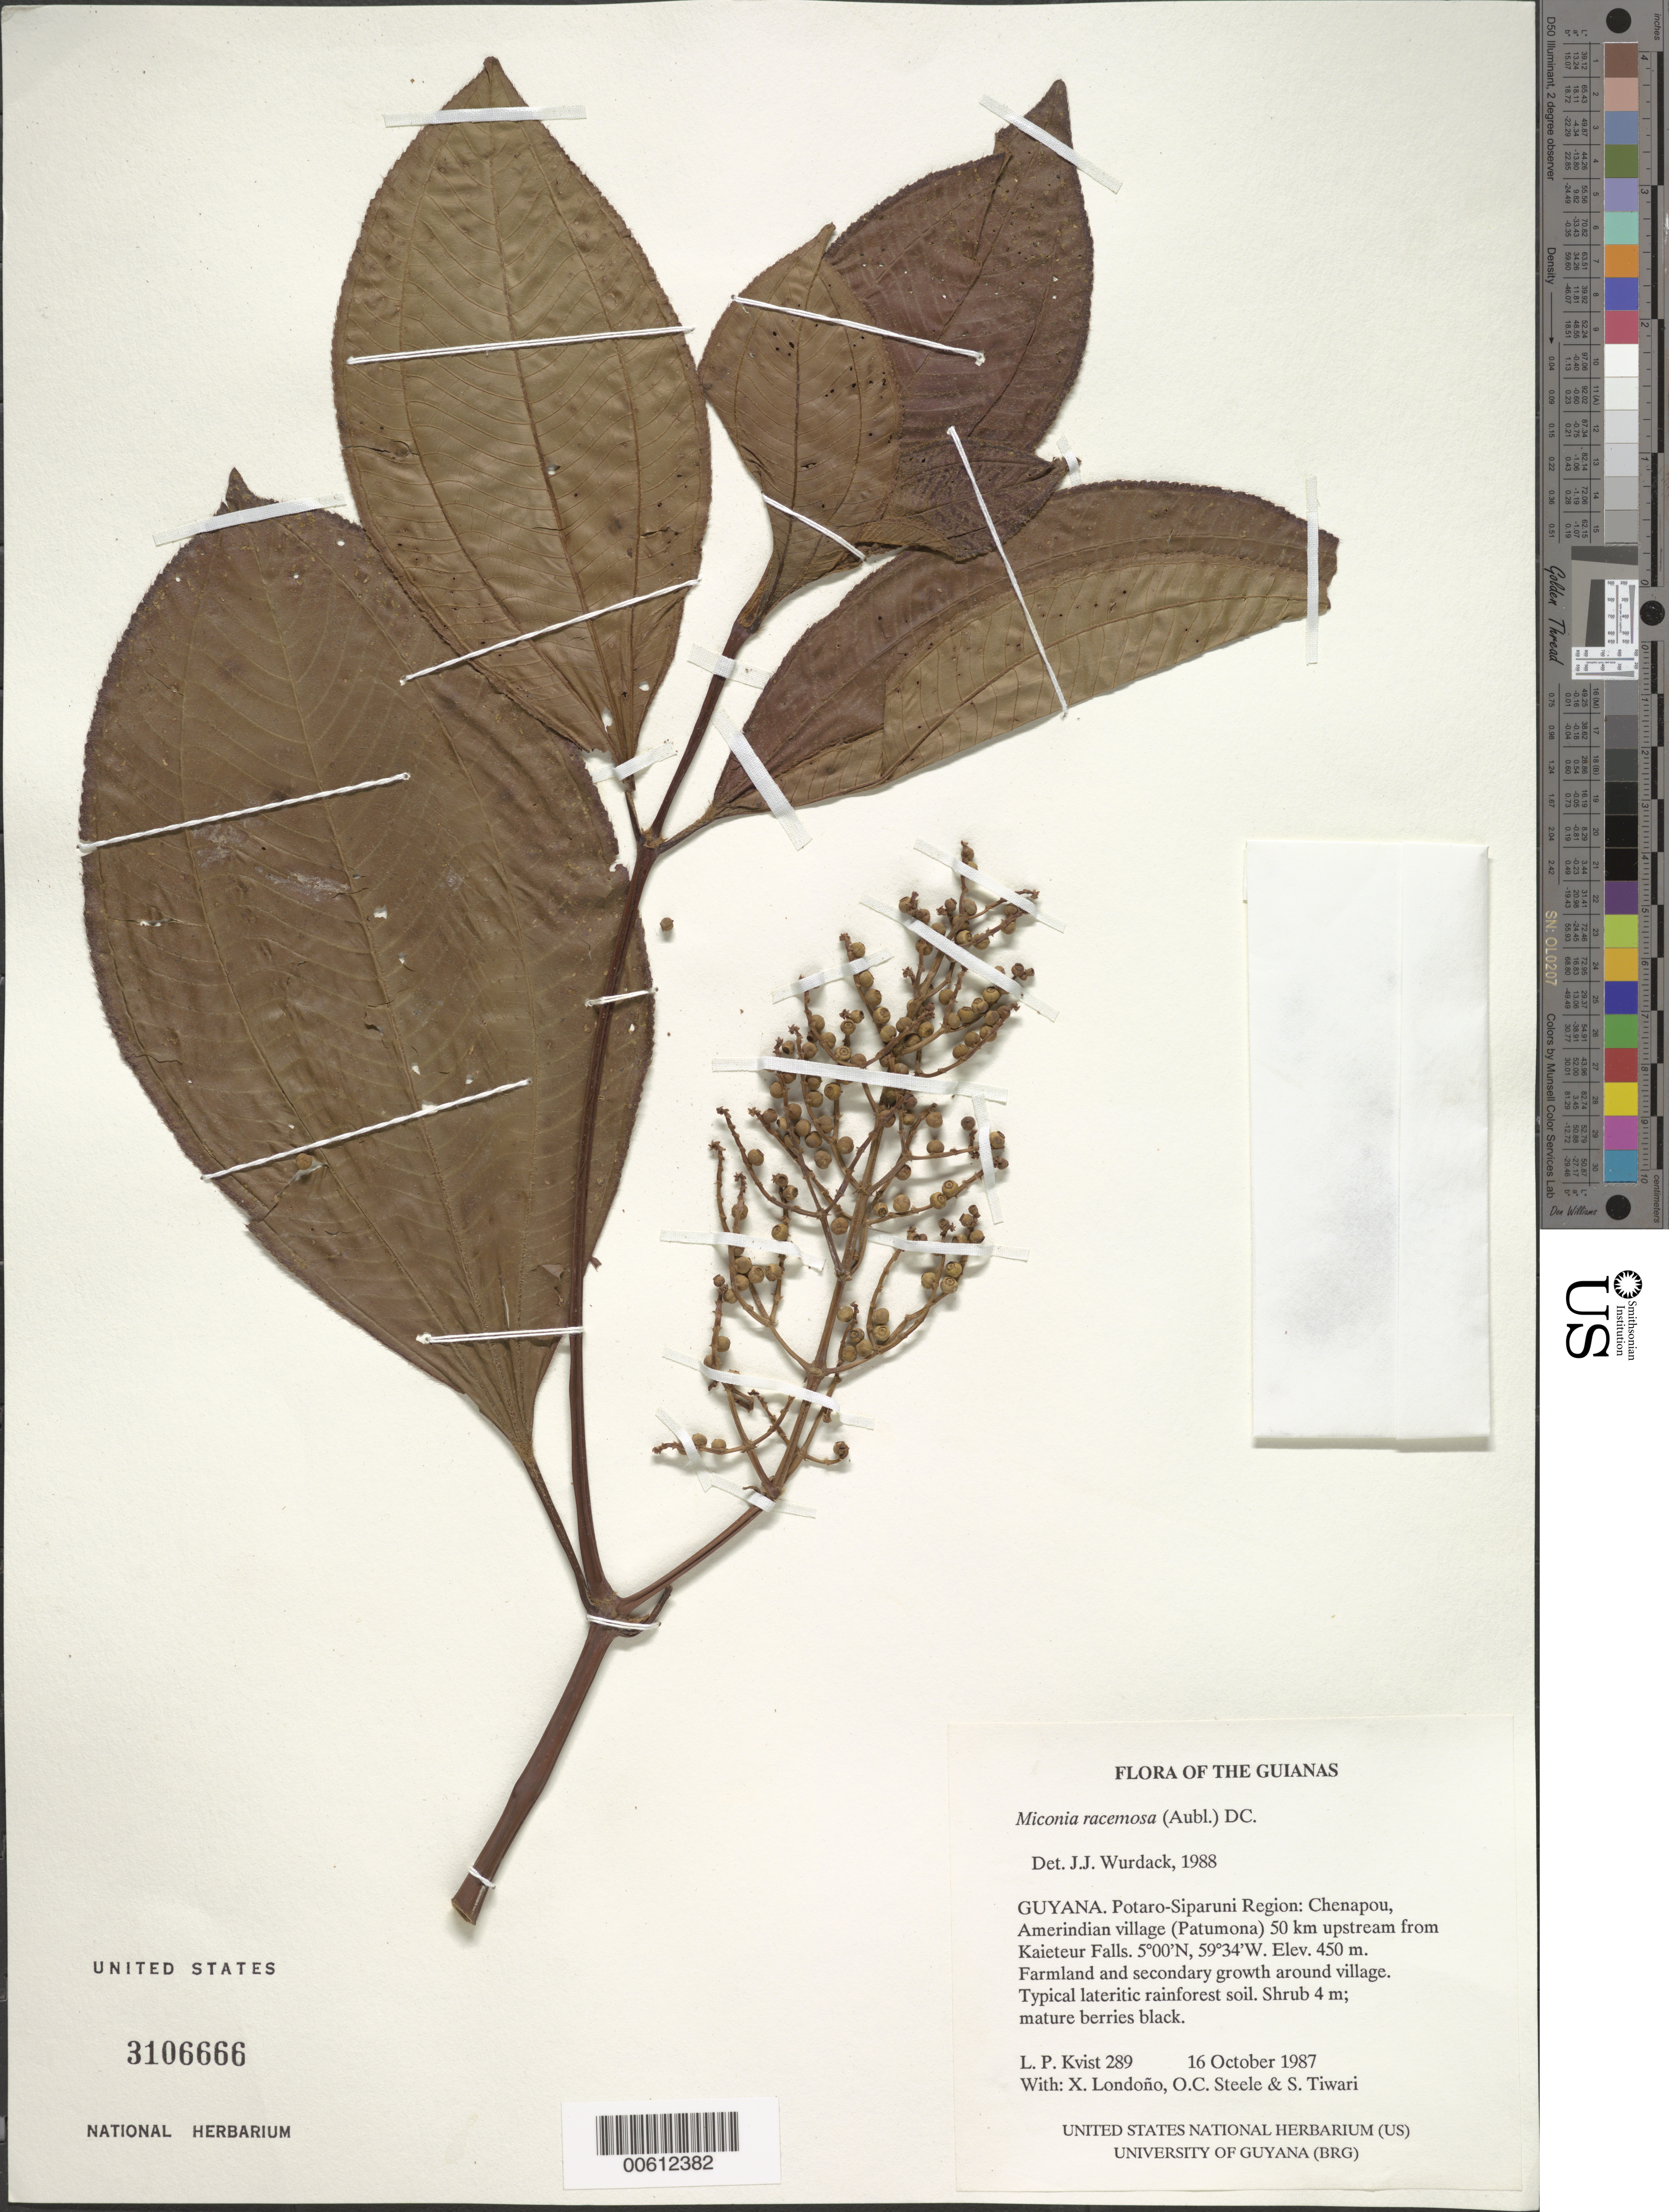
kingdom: Plantae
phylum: Tracheophyta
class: Magnoliopsida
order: Myrtales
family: Melastomataceae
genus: Miconia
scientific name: Miconia racemosa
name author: (Aubl.) DC.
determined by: Wurdack, John J., (US), US (UNITED STATES)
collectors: L. P. Kvist, X. Londoño, O. C. Steele & S. Tiwari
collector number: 289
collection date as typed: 16 October 1987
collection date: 1987-10-16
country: Guyana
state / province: Potaro-Siparuni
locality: Chenapou, Amerindian village (Patumona) 50 km upstream from Kaieteur Falls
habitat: Farmland and secondary growth around village. Typical lateritic rainforest soil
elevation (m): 450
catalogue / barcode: US 3106666